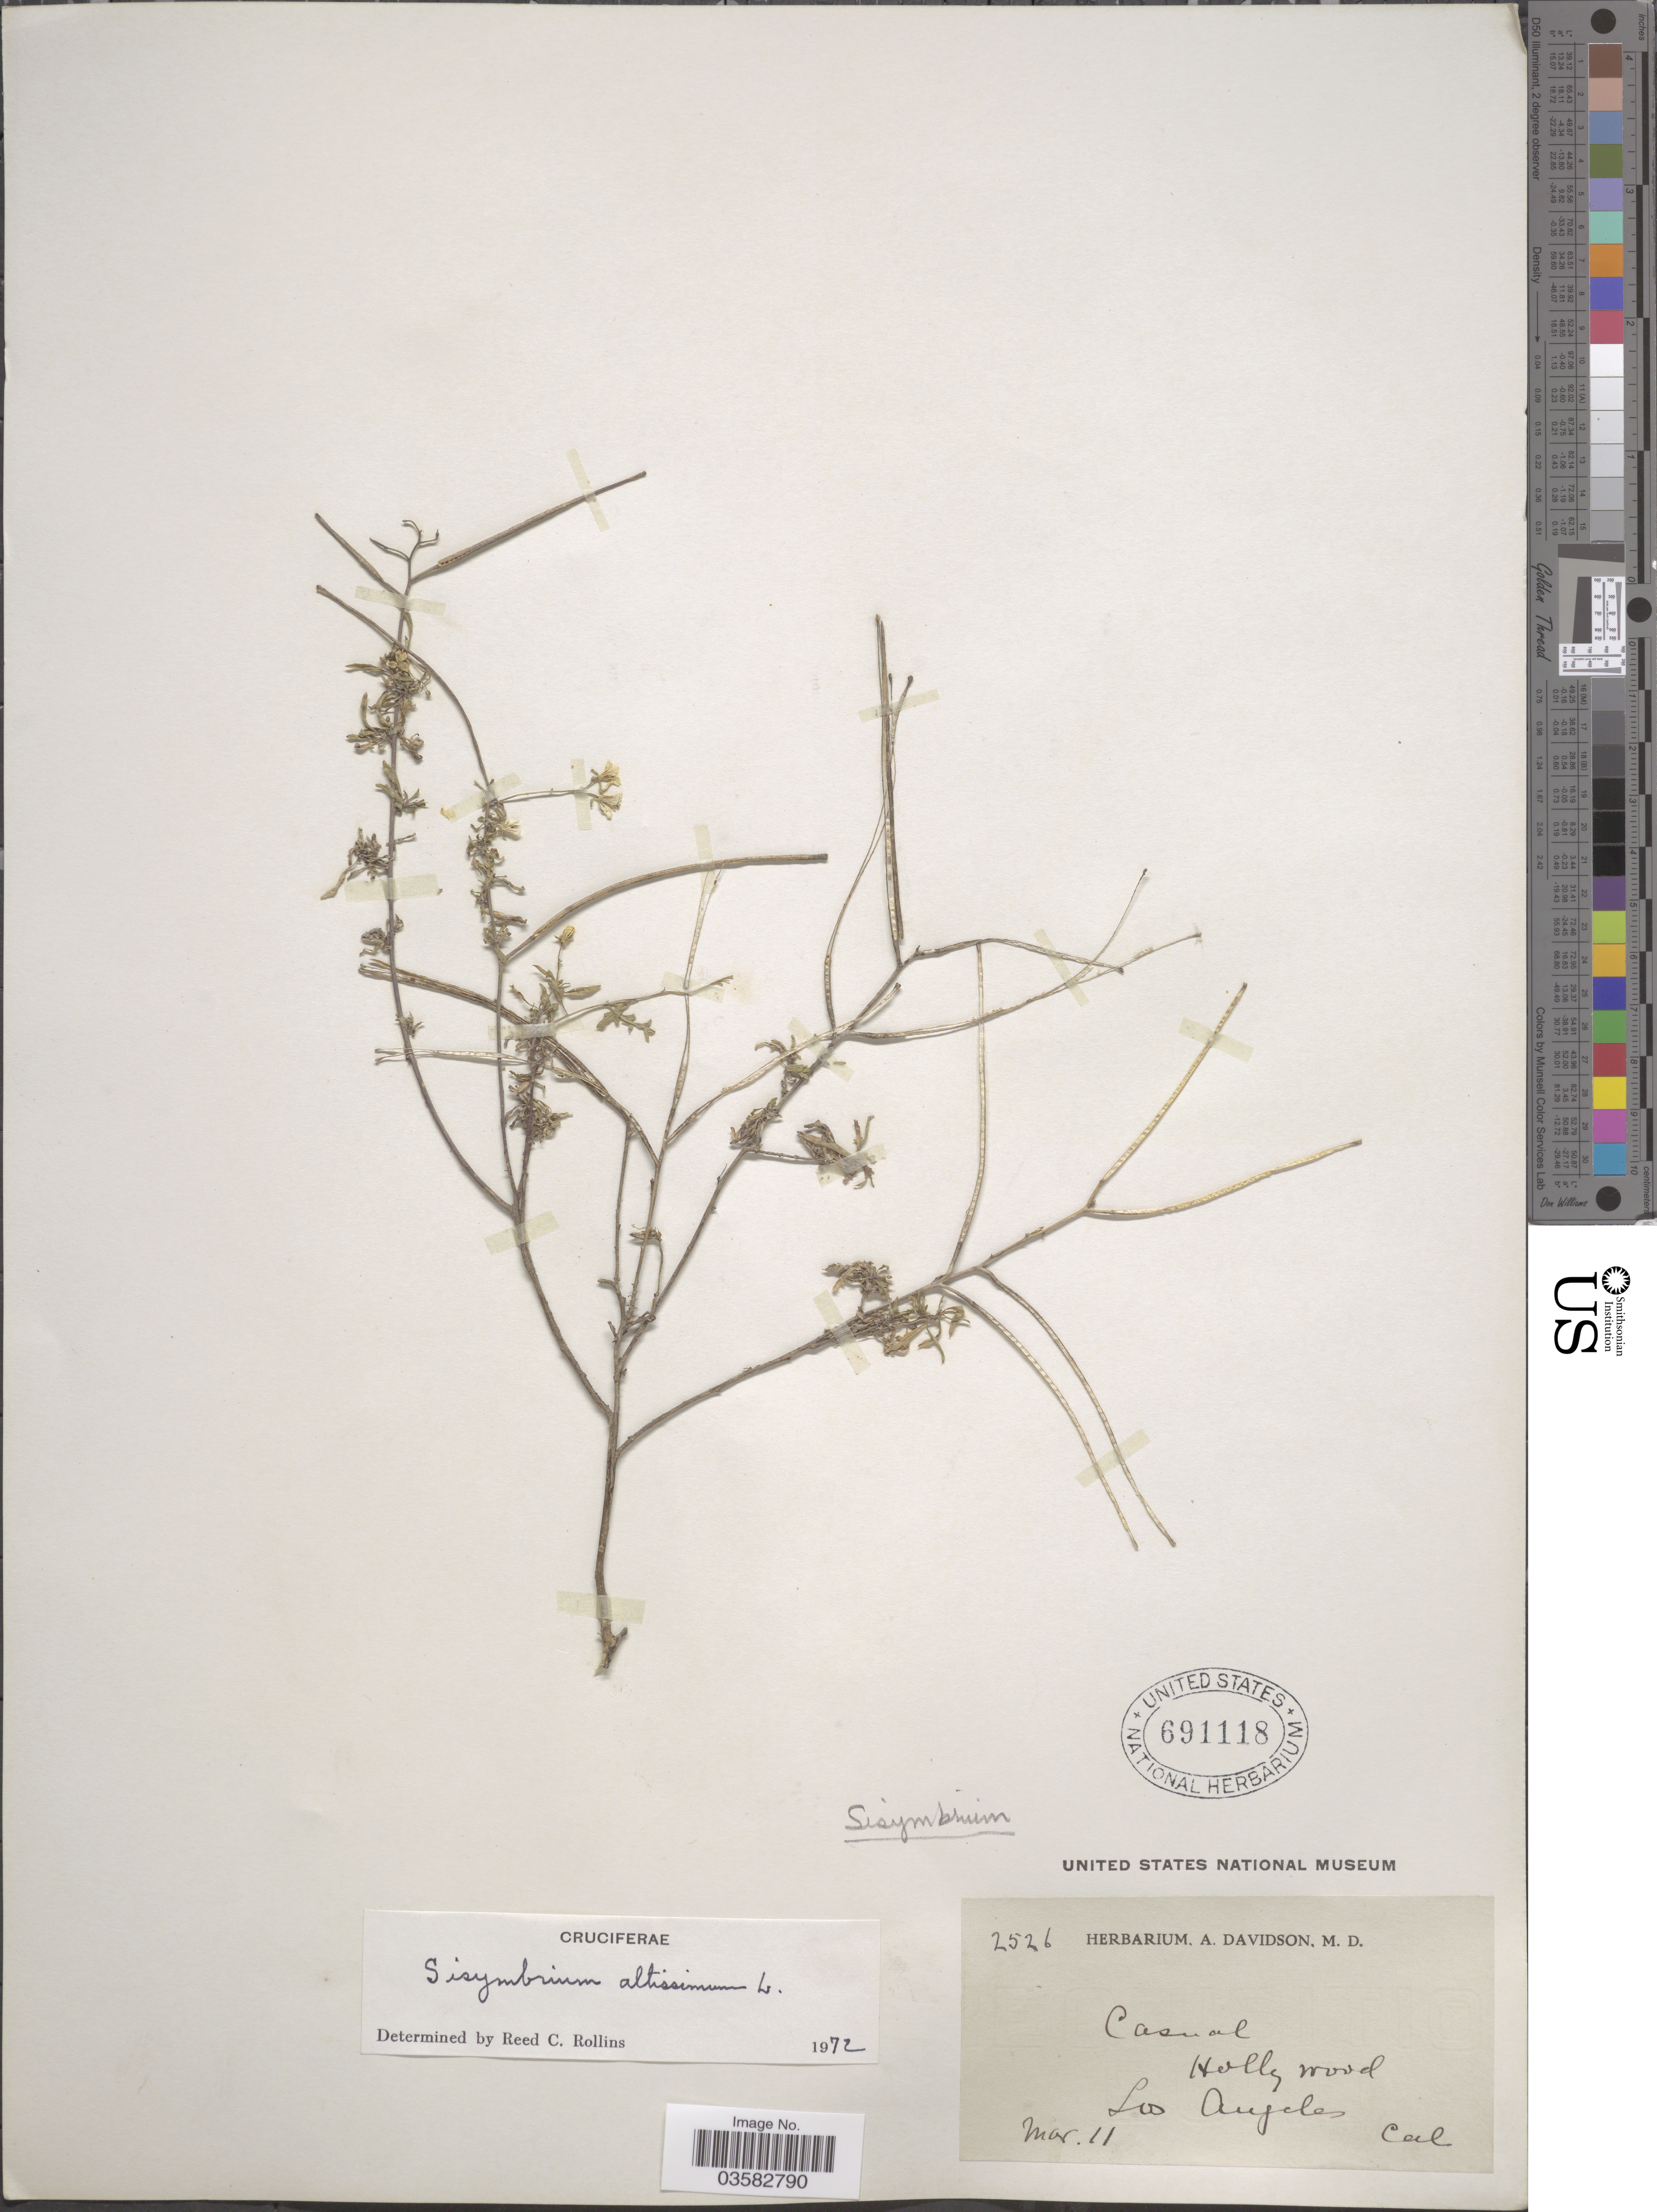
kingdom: Plantae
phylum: Tracheophyta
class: Magnoliopsida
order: Brassicales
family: Brassicaceae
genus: Sisymbrium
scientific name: Sisymbrium altissimum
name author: L.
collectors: ex herb. A. Davidson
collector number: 2526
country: United States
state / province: California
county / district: Los Angeles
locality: Hollywood. Los Angeles.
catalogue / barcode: US 691118